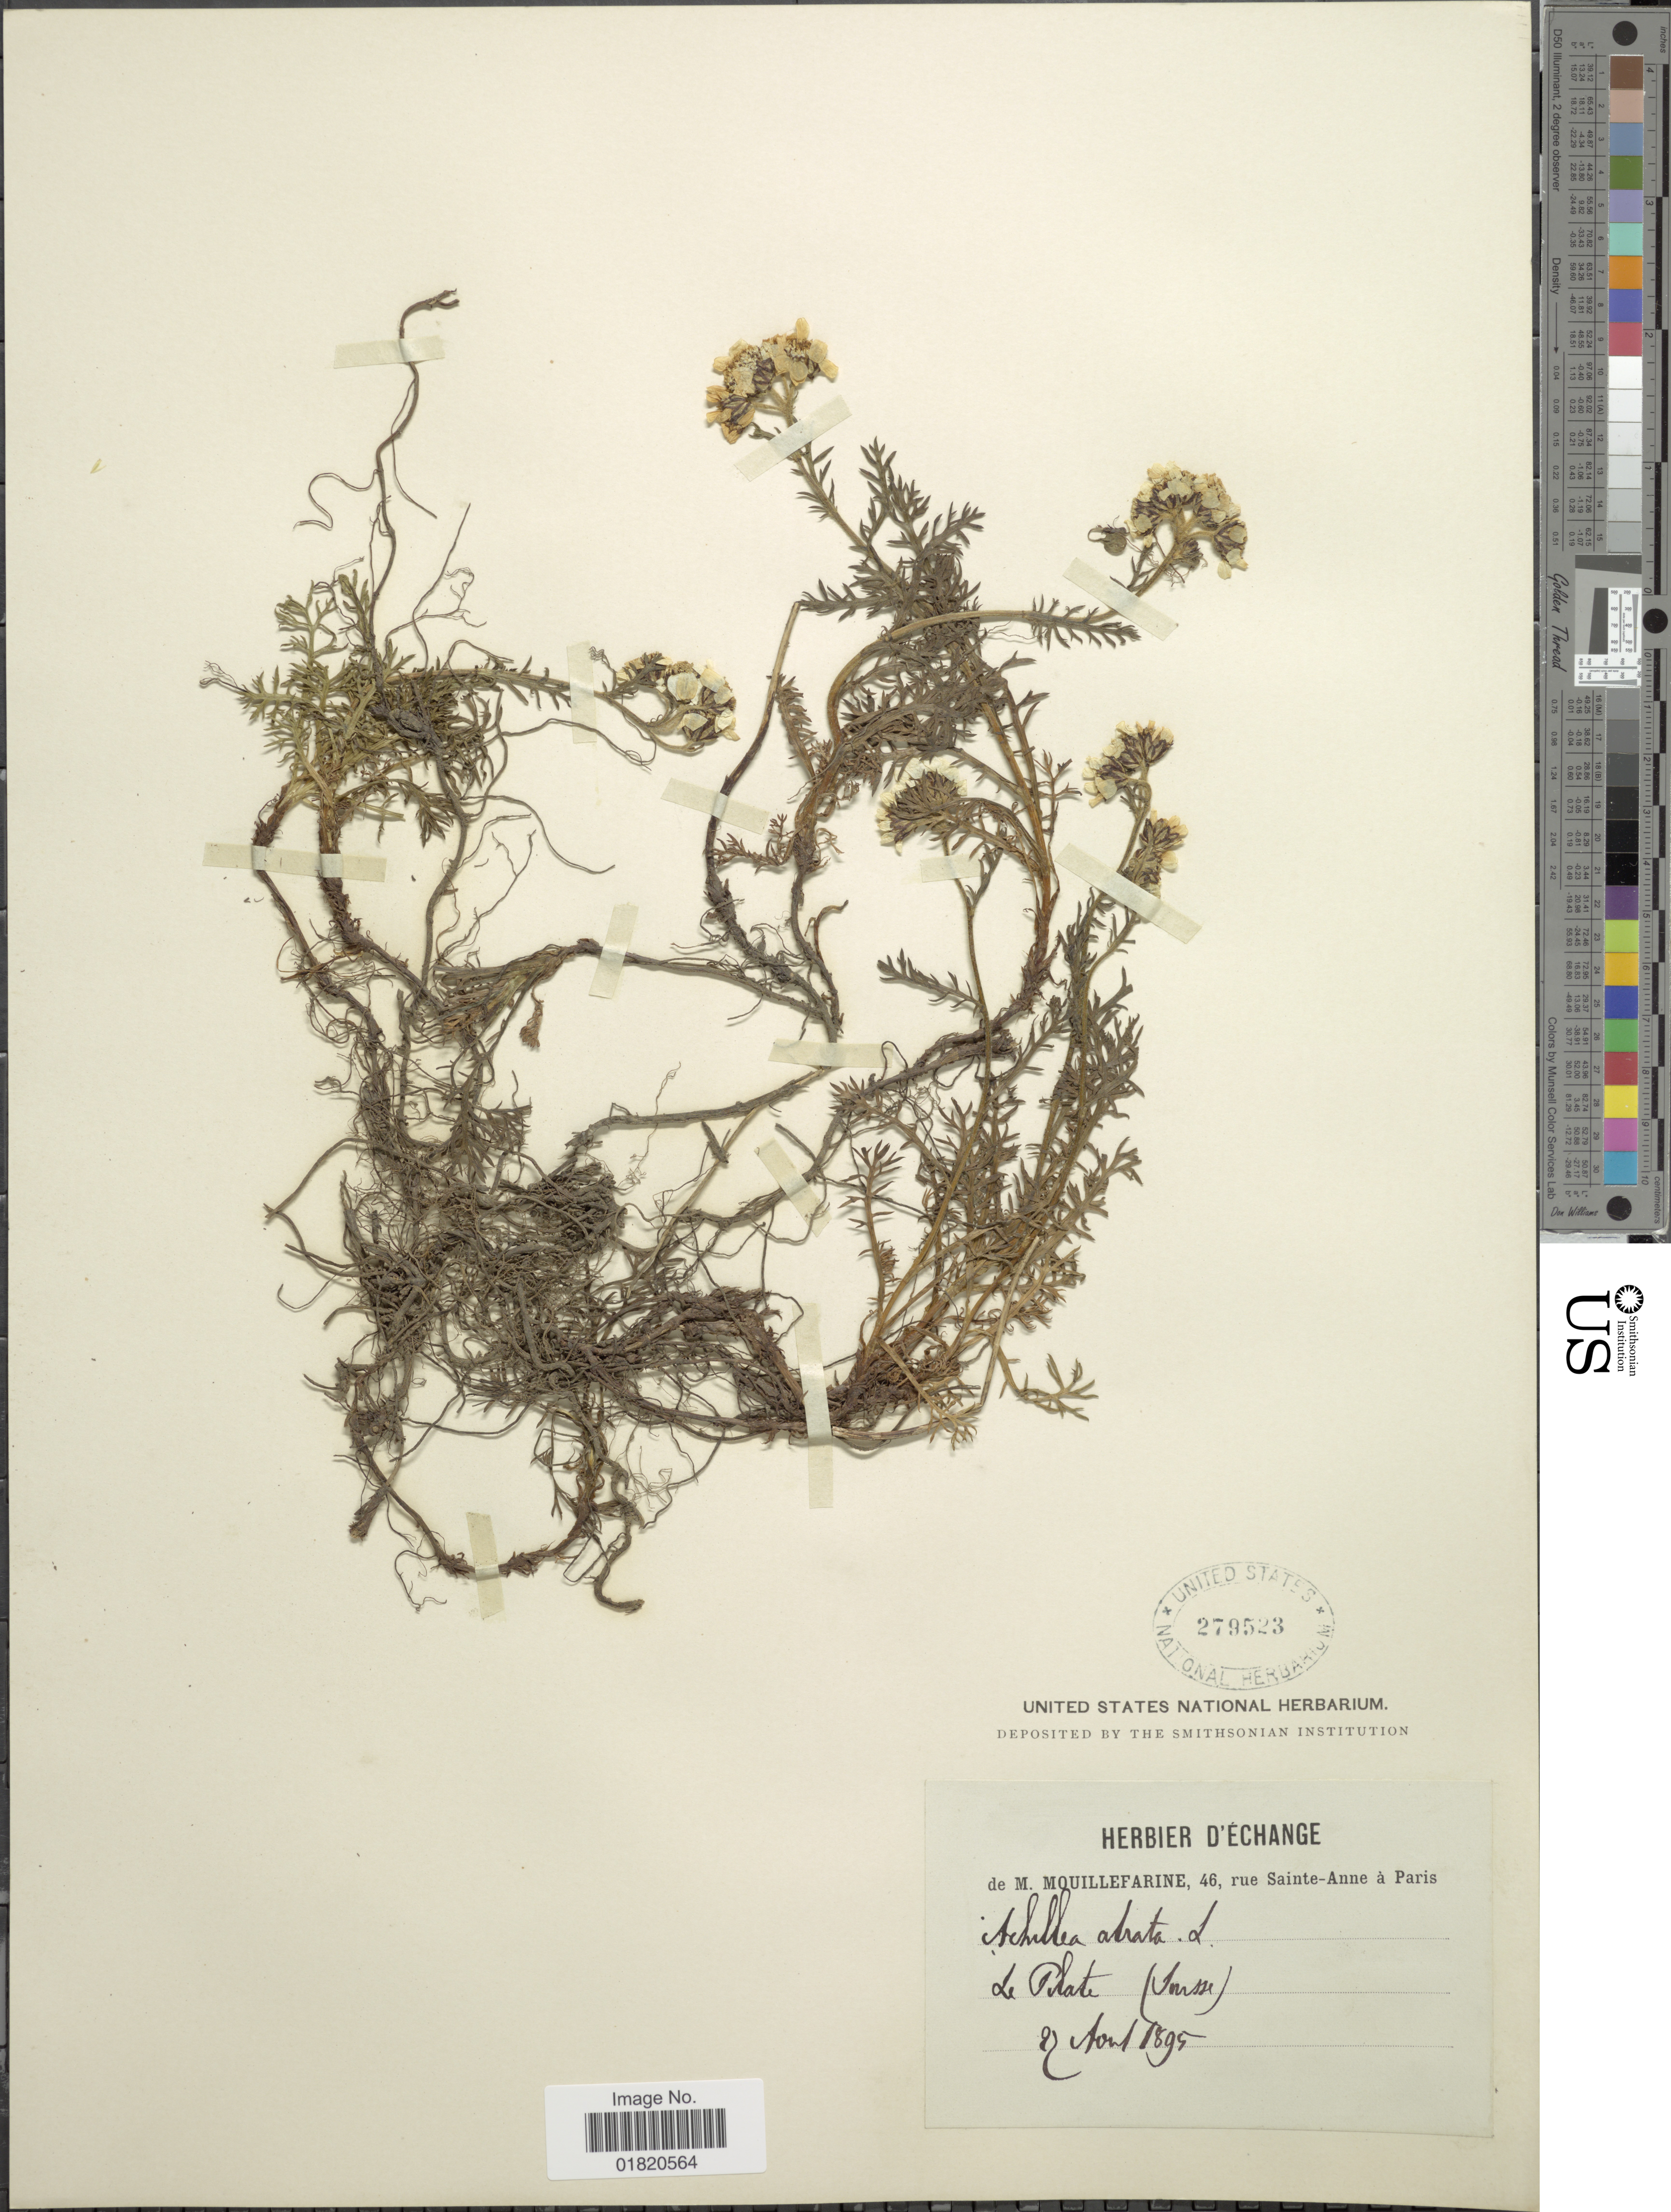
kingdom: Plantae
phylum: Tracheophyta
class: Magnoliopsida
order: Asterales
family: Asteraceae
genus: Achillea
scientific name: Achillea atrata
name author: L.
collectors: M. De Mouillefarine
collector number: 46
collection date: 1895-08-27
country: Switzerland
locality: Le Plate (Suisse)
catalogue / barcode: US 279523